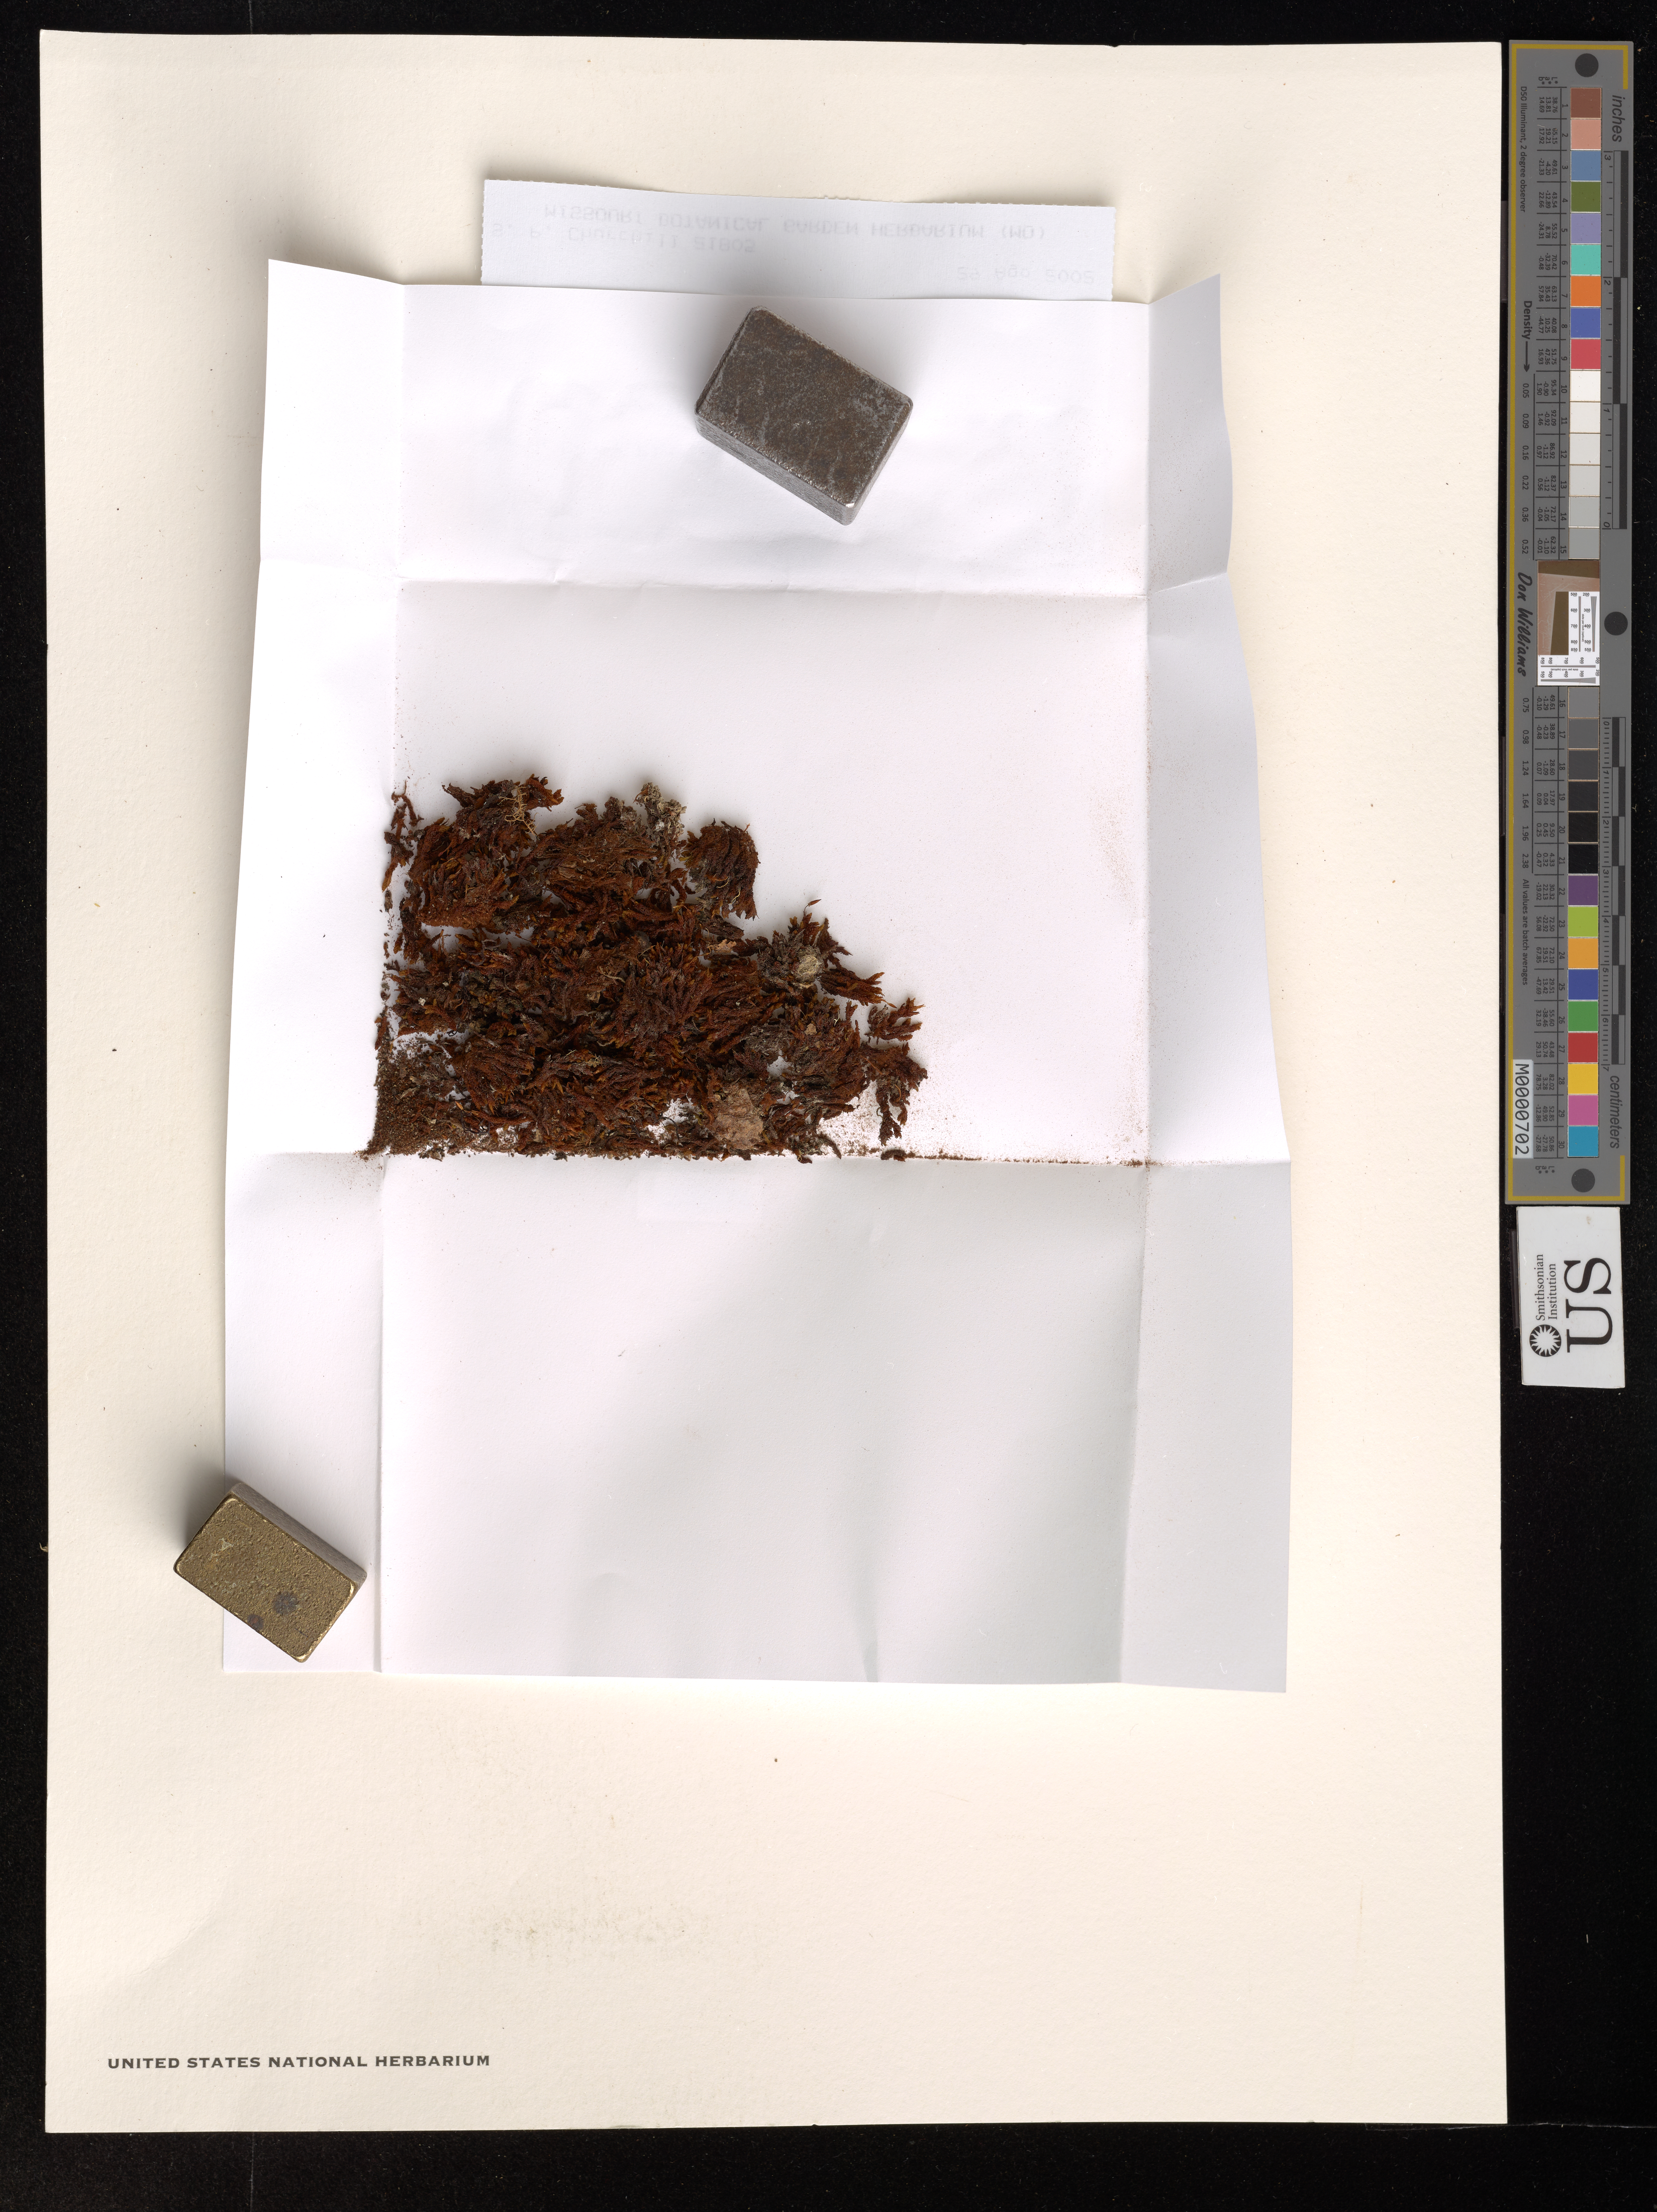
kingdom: Plantae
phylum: Bryophyta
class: Bryopsida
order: Orthotrichales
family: Orthotrichaceae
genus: Schlotheimia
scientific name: Schlotheimia jamesonii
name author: (Arn.) Brid.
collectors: S. Churchill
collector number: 21805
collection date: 2002-08-29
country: Bolivia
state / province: Santa Cruz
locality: Florida. Municipio Samaipata. Paredones, ca. 9 km NE de carretera Santa Cruz-Cochabamba. Bosque montana yungas. <21803-21831>.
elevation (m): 2120